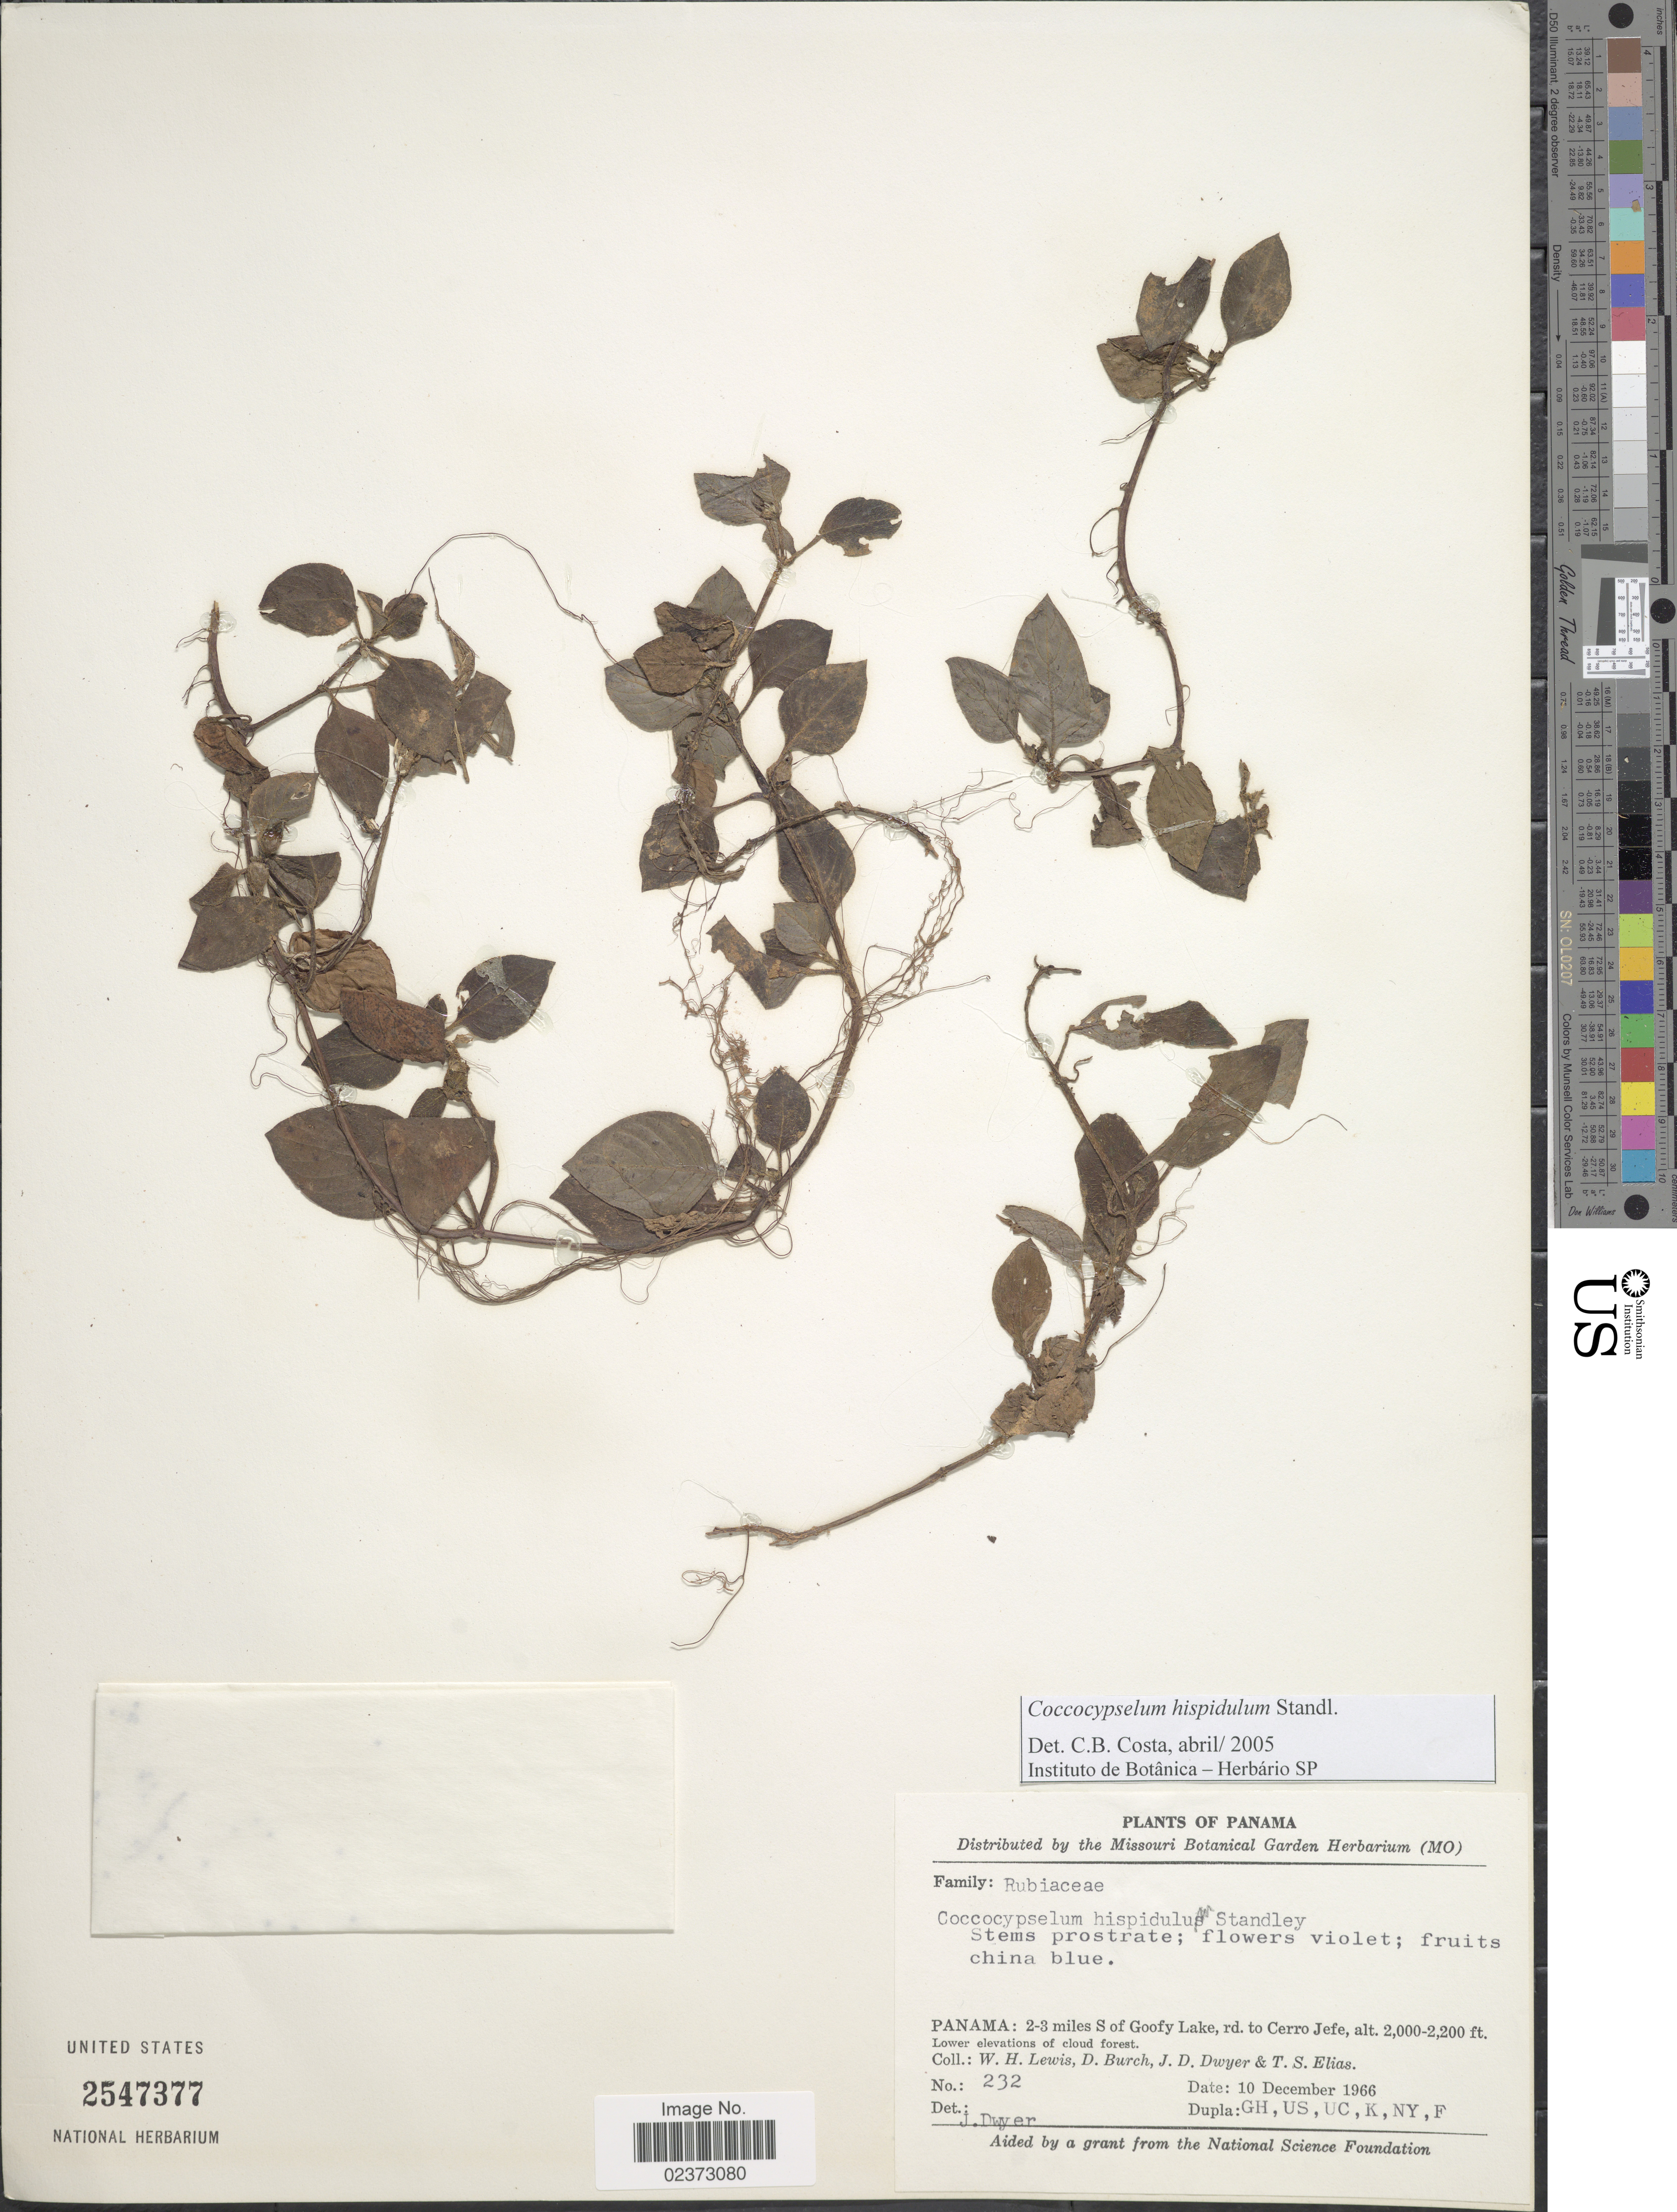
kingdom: Plantae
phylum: Tracheophyta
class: Magnoliopsida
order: Gentianales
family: Rubiaceae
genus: Coccocypselum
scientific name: Coccocypselum hispidulum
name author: (Standl.) Standl.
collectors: W. H. Lewis, D. Burch, J. D. Dwyer & T. S. Elias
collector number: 232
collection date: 1966-12-10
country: Panama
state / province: Panamá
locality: Panama: 2-3 miles S of Goofy Lake, rd. to Cerro Jefe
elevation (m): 610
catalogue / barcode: US 2547377